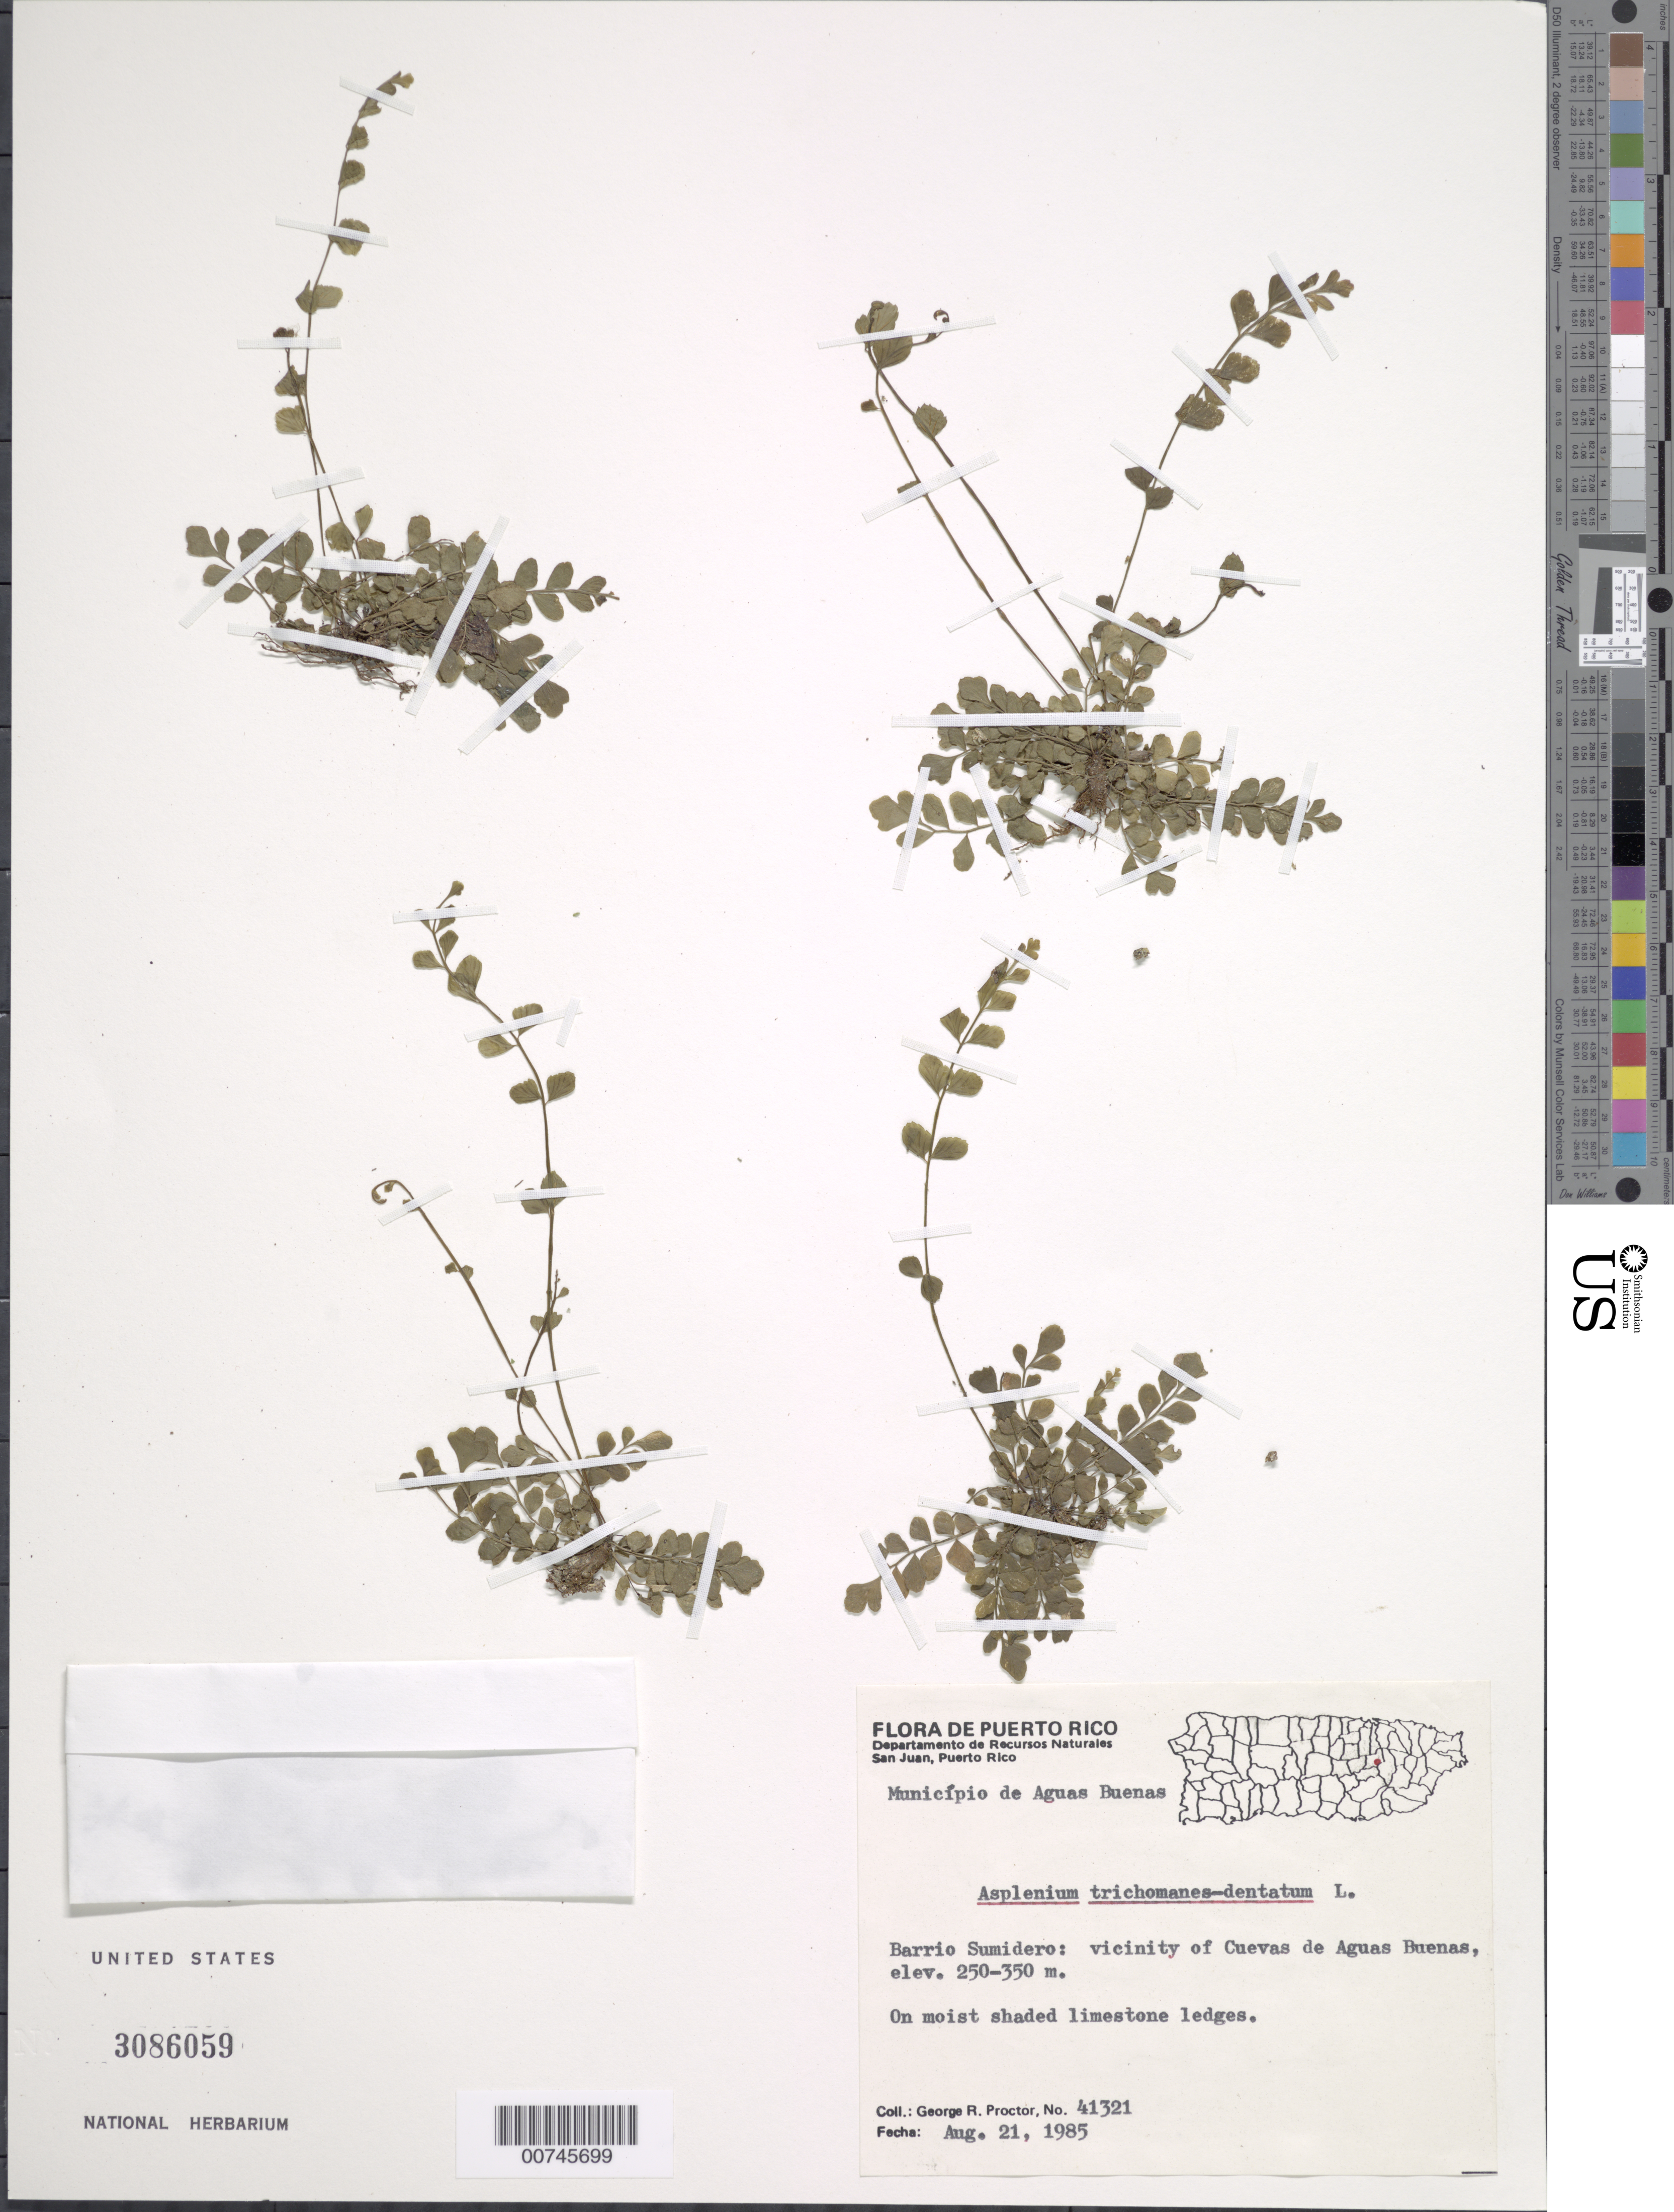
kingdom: Plantae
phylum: Tracheophyta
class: Polypodiopsida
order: Polypodiales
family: Aspleniaceae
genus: Asplenium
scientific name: Asplenium trichomanes-dentatum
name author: L.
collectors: G. R. Proctor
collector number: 41621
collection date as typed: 21 Aug 1985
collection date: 1985-08-21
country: Puerto Rico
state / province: Agua Buenas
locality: Barrio Sumidero: vicinity of Cuevas de Aguas Buenas. Municipio de Aguas Buenas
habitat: On moist shaded limestone ledges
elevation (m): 250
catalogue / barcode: US 3086059